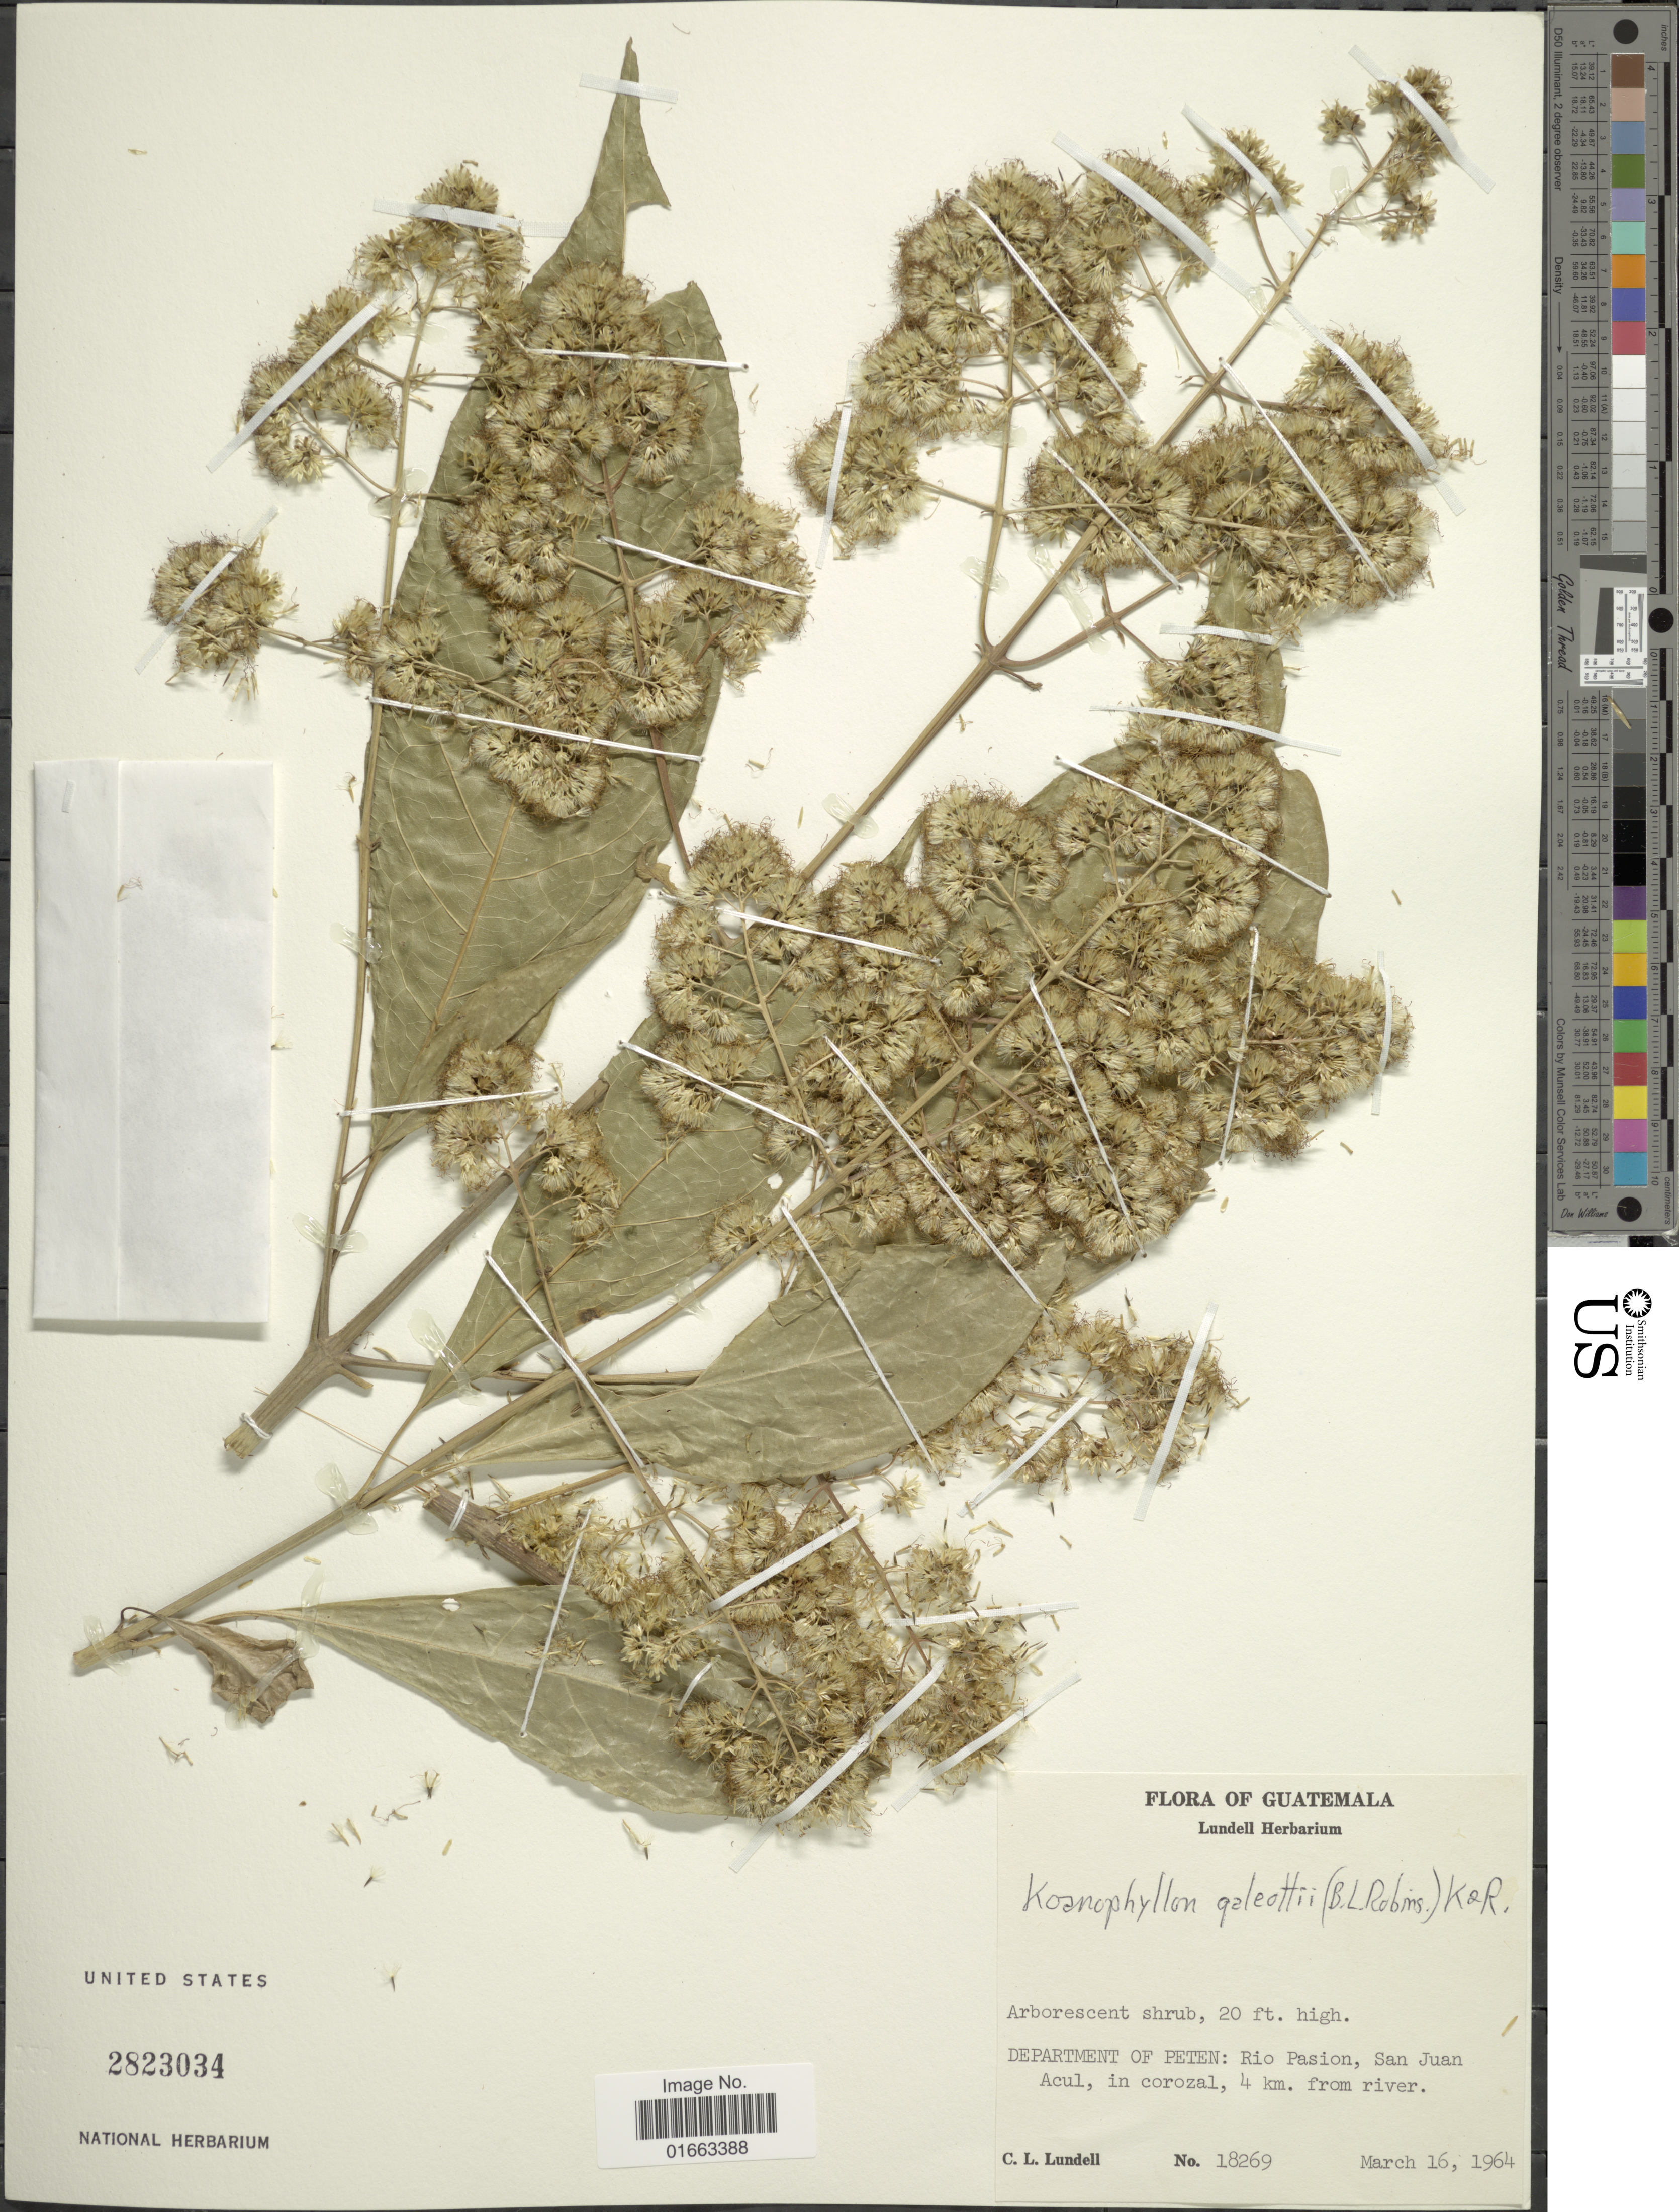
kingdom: Plantae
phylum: Tracheophyta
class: Magnoliopsida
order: Asterales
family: Asteraceae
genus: Koanophyllon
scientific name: Koanophyllon galeottii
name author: (B.L. Rob.) R.M. King & H. Rob.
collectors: C. L. Lundell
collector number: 18269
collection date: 1964-03-16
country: Guatemala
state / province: El Petén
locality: Department of Peten: Rio Pasion, San Juan Acul, in corozal, 4 km. from river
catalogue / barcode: US 2823034